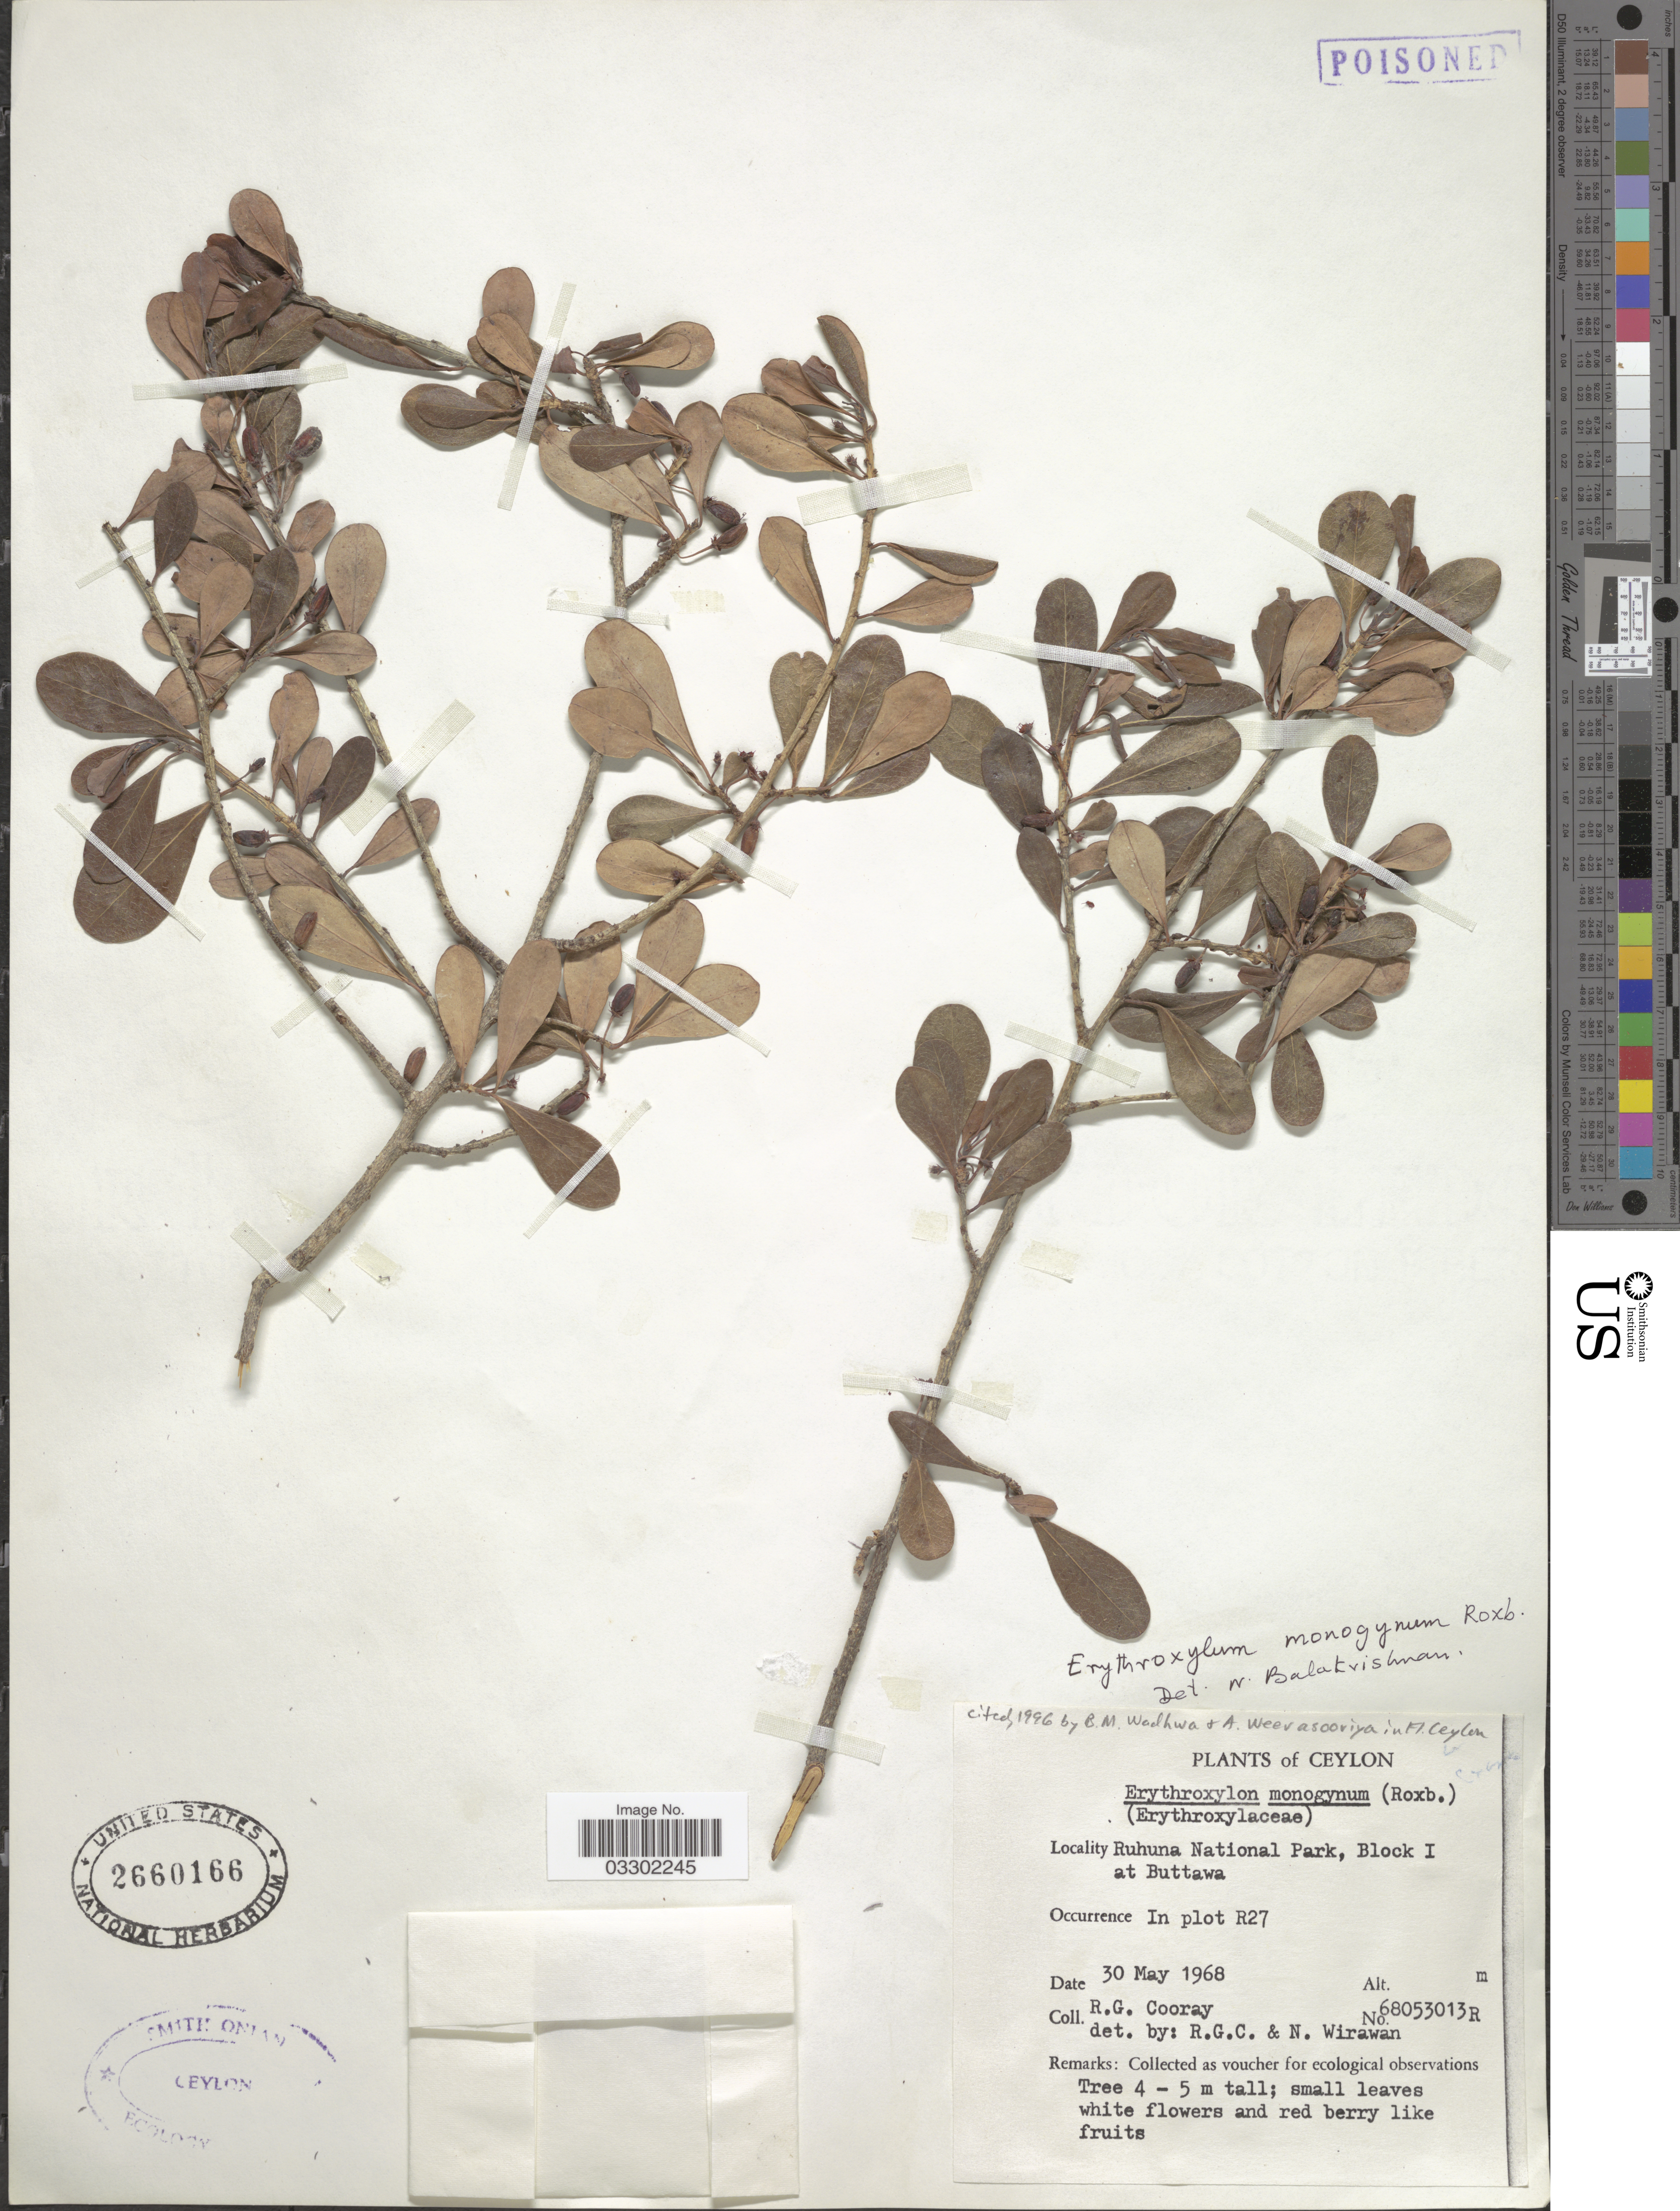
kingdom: Plantae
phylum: Tracheophyta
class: Magnoliopsida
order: Malpighiales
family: Erythroxylaceae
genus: Erythroxylum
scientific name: Erythroxylum monogynum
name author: Roxb.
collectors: R. Cooray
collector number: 68053013R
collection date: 1968-05-30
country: Sri Lanka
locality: Ceylon, Ruhuna National Park, Block I at Buttawa, In plot R27.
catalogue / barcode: US 2660166